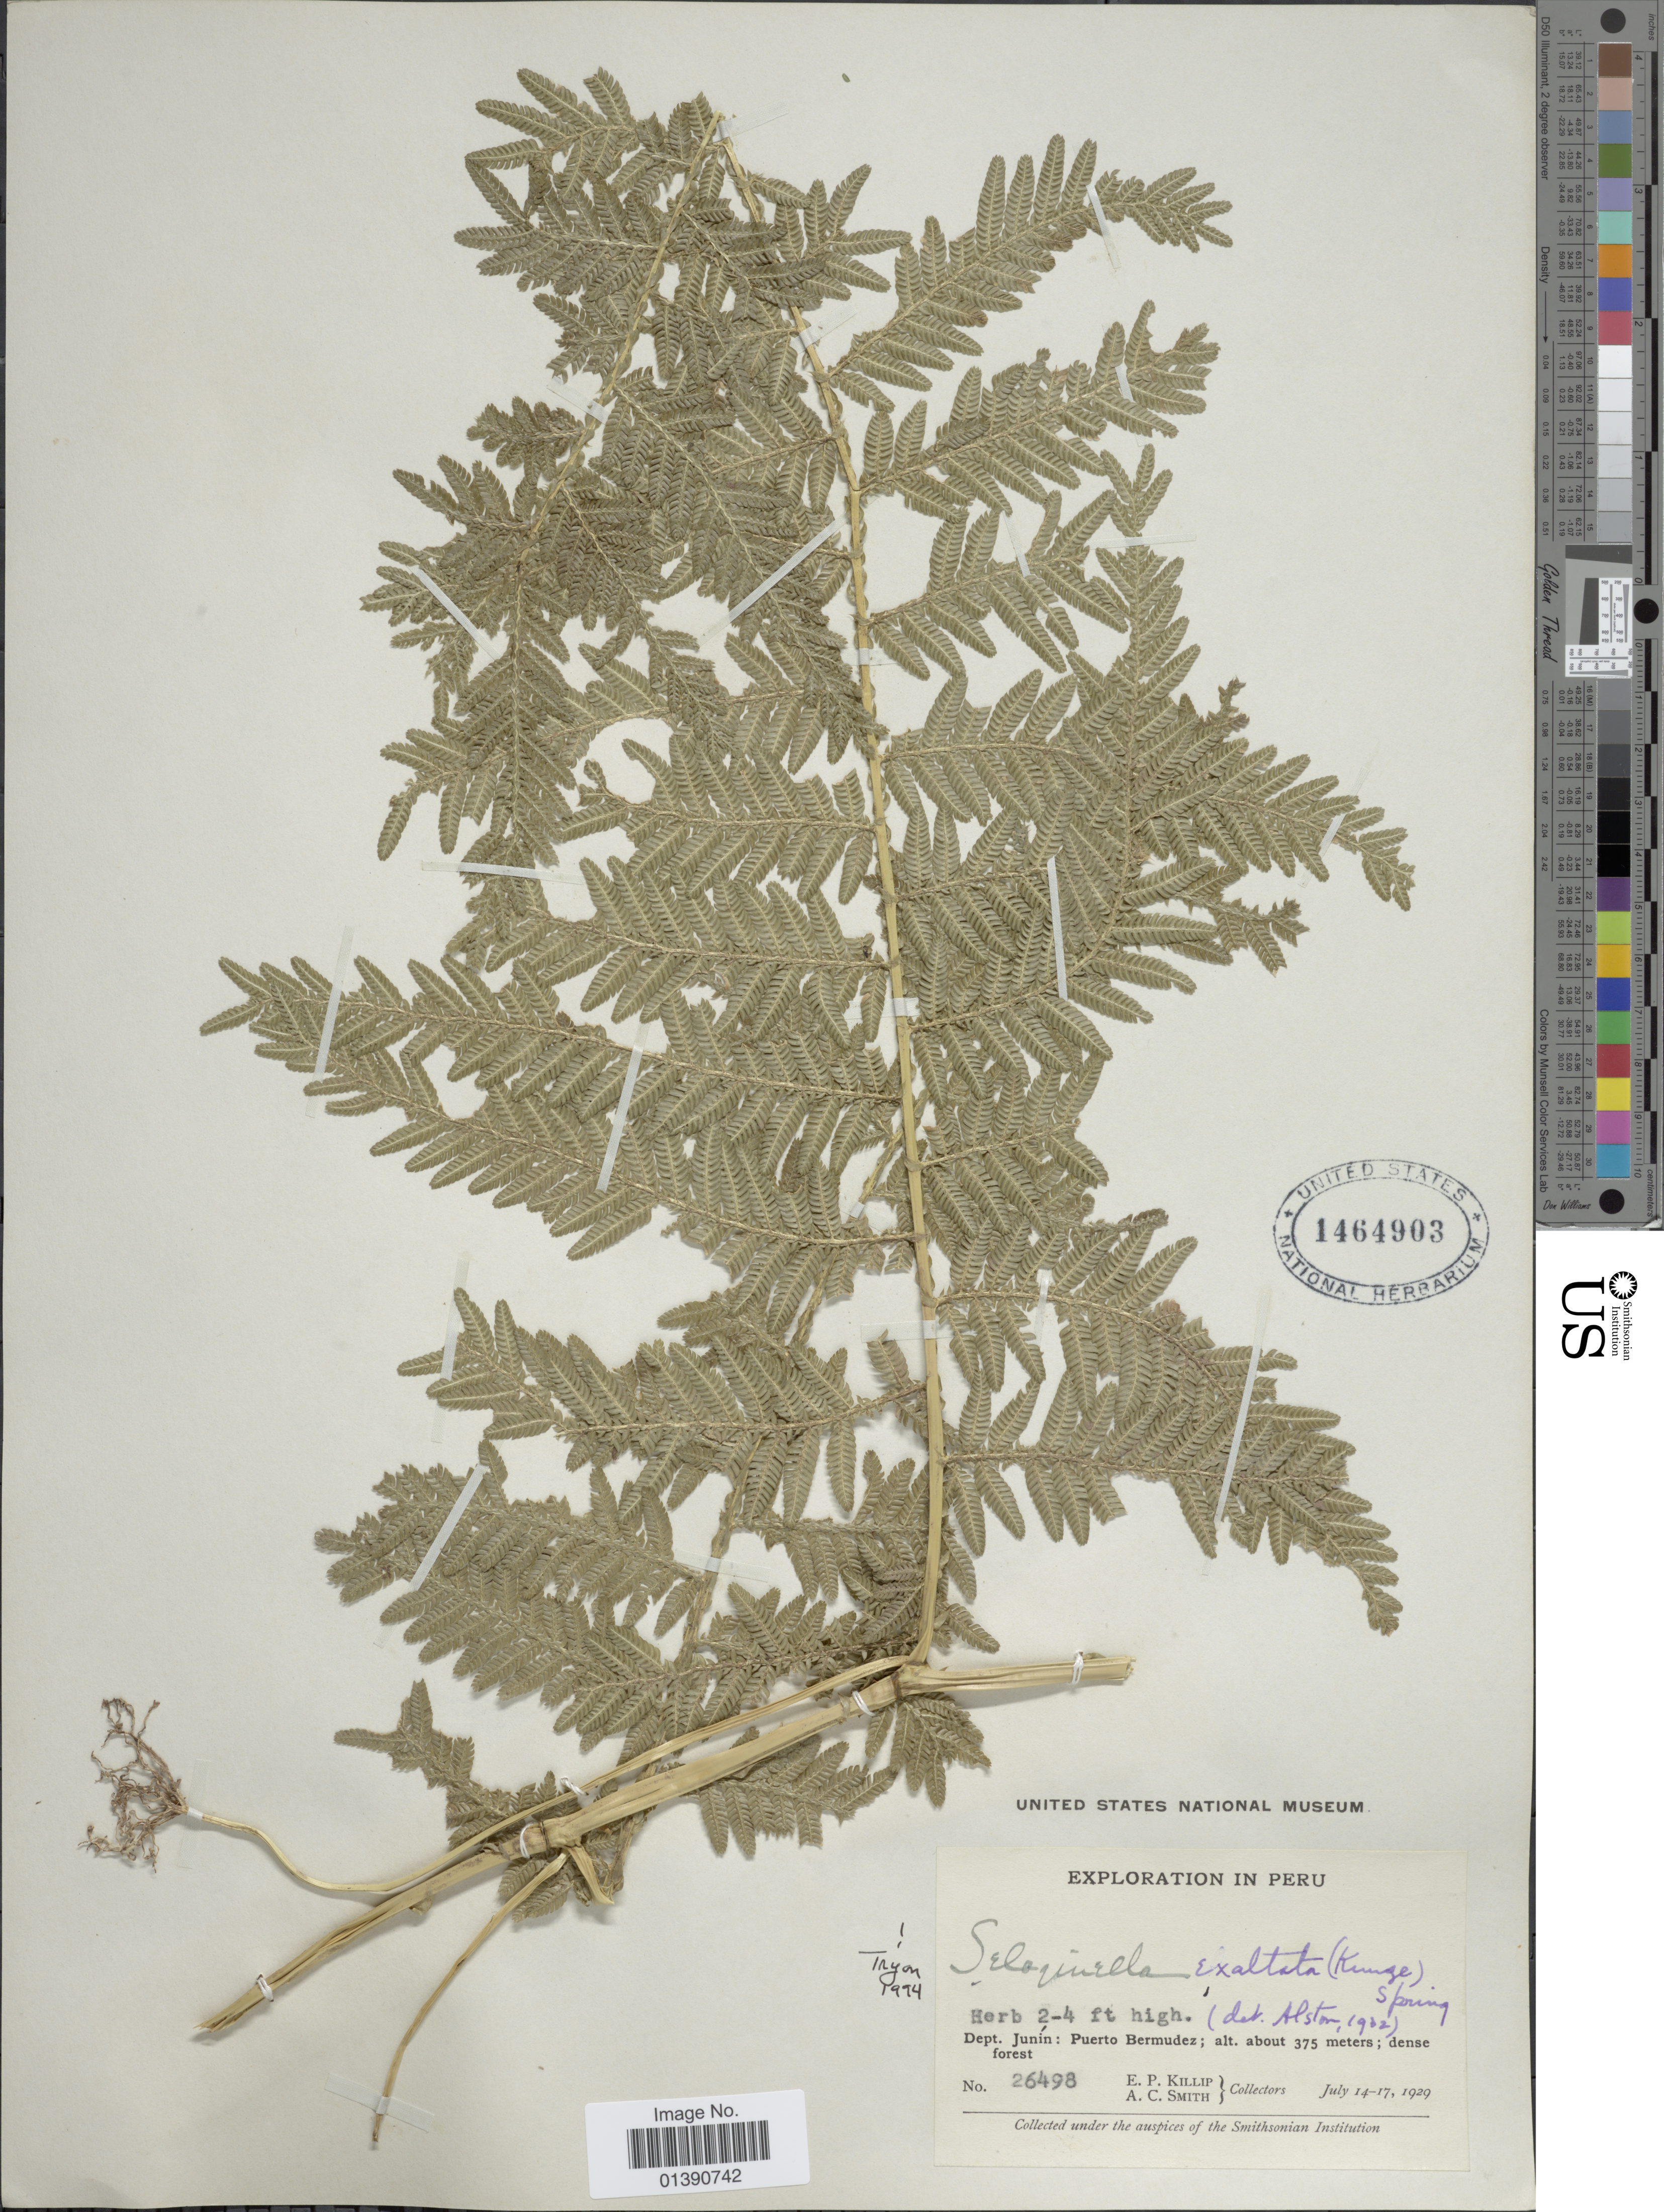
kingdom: Plantae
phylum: Tracheophyta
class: Lycopodiopsida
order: Selaginellales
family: Selaginellaceae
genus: Selaginella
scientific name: Selaginella exaltata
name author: (Kunze) Spring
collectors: E. P. Killip & A. C. Smith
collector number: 26498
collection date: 1929-07-14/1929-07-17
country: Peru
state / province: Junín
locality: Puerto Bermudez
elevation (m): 375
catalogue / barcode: US 1464903